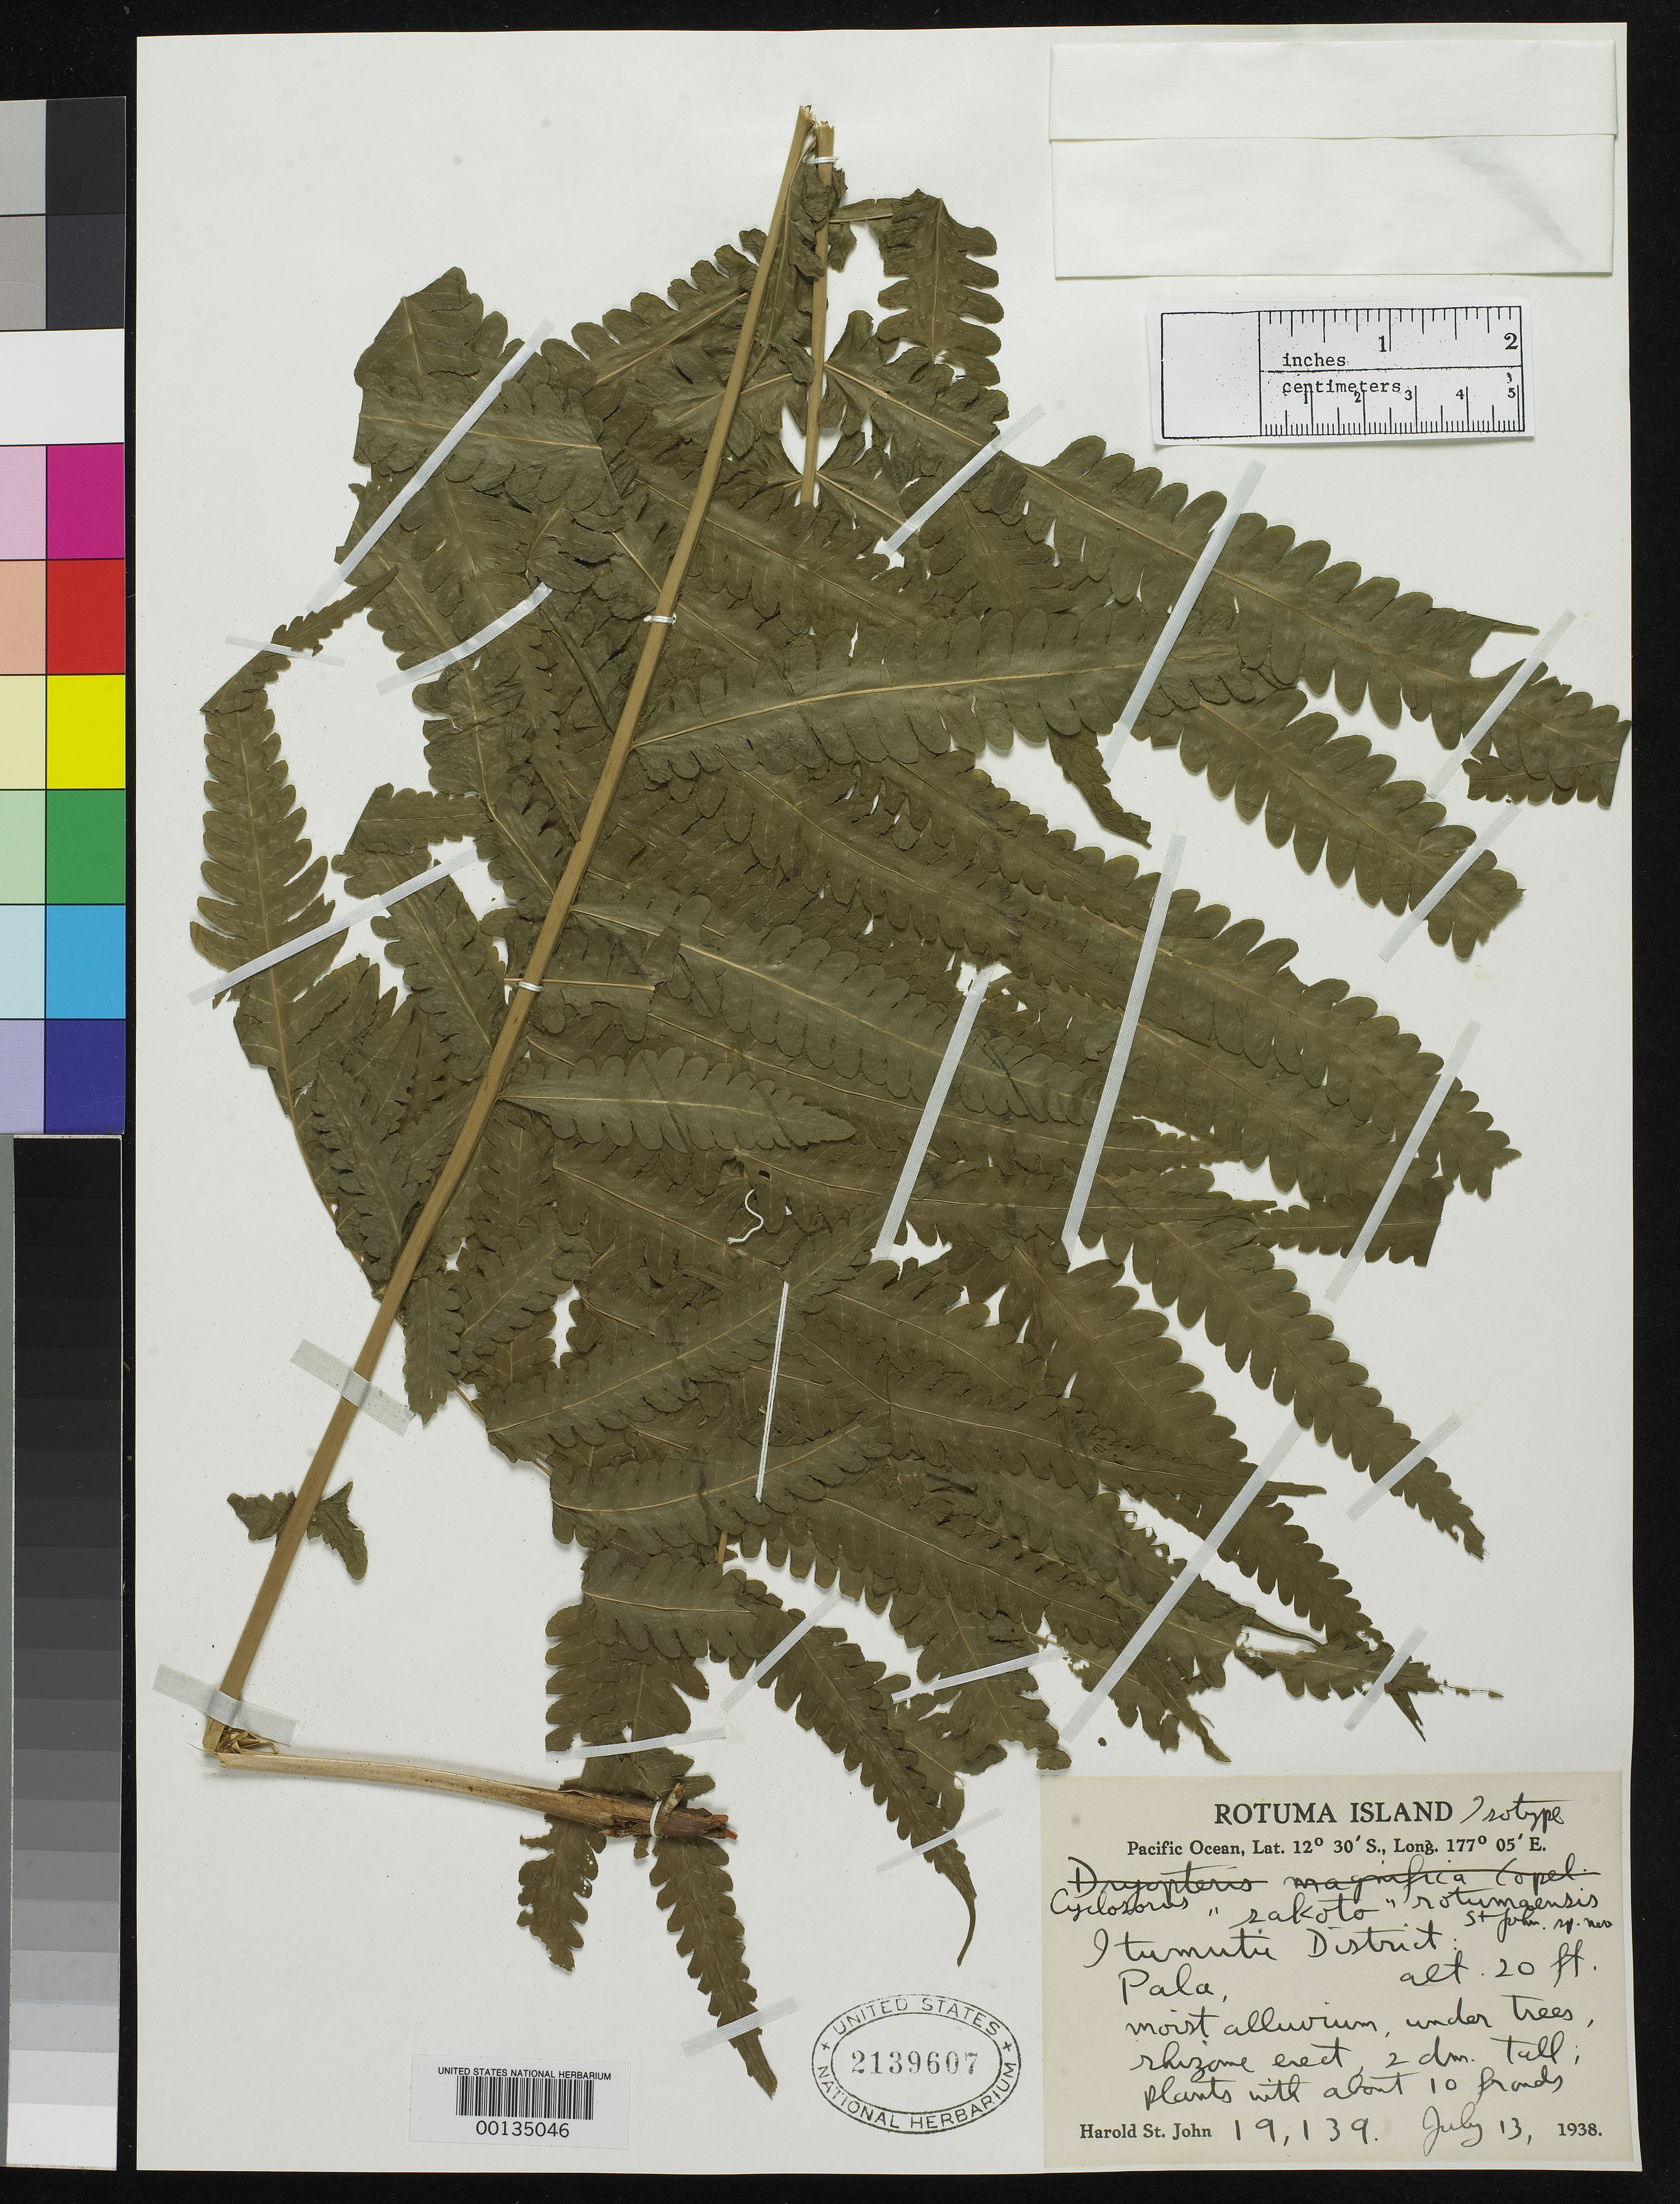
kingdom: Plantae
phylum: Tracheophyta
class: Polypodiopsida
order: Polypodiales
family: Thelypteridaceae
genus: Cyclosorus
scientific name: Cyclosorus rotumaensis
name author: H. St. John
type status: Isotype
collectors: H. St. John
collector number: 19139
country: Fiji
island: Rotuma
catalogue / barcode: US 2139607